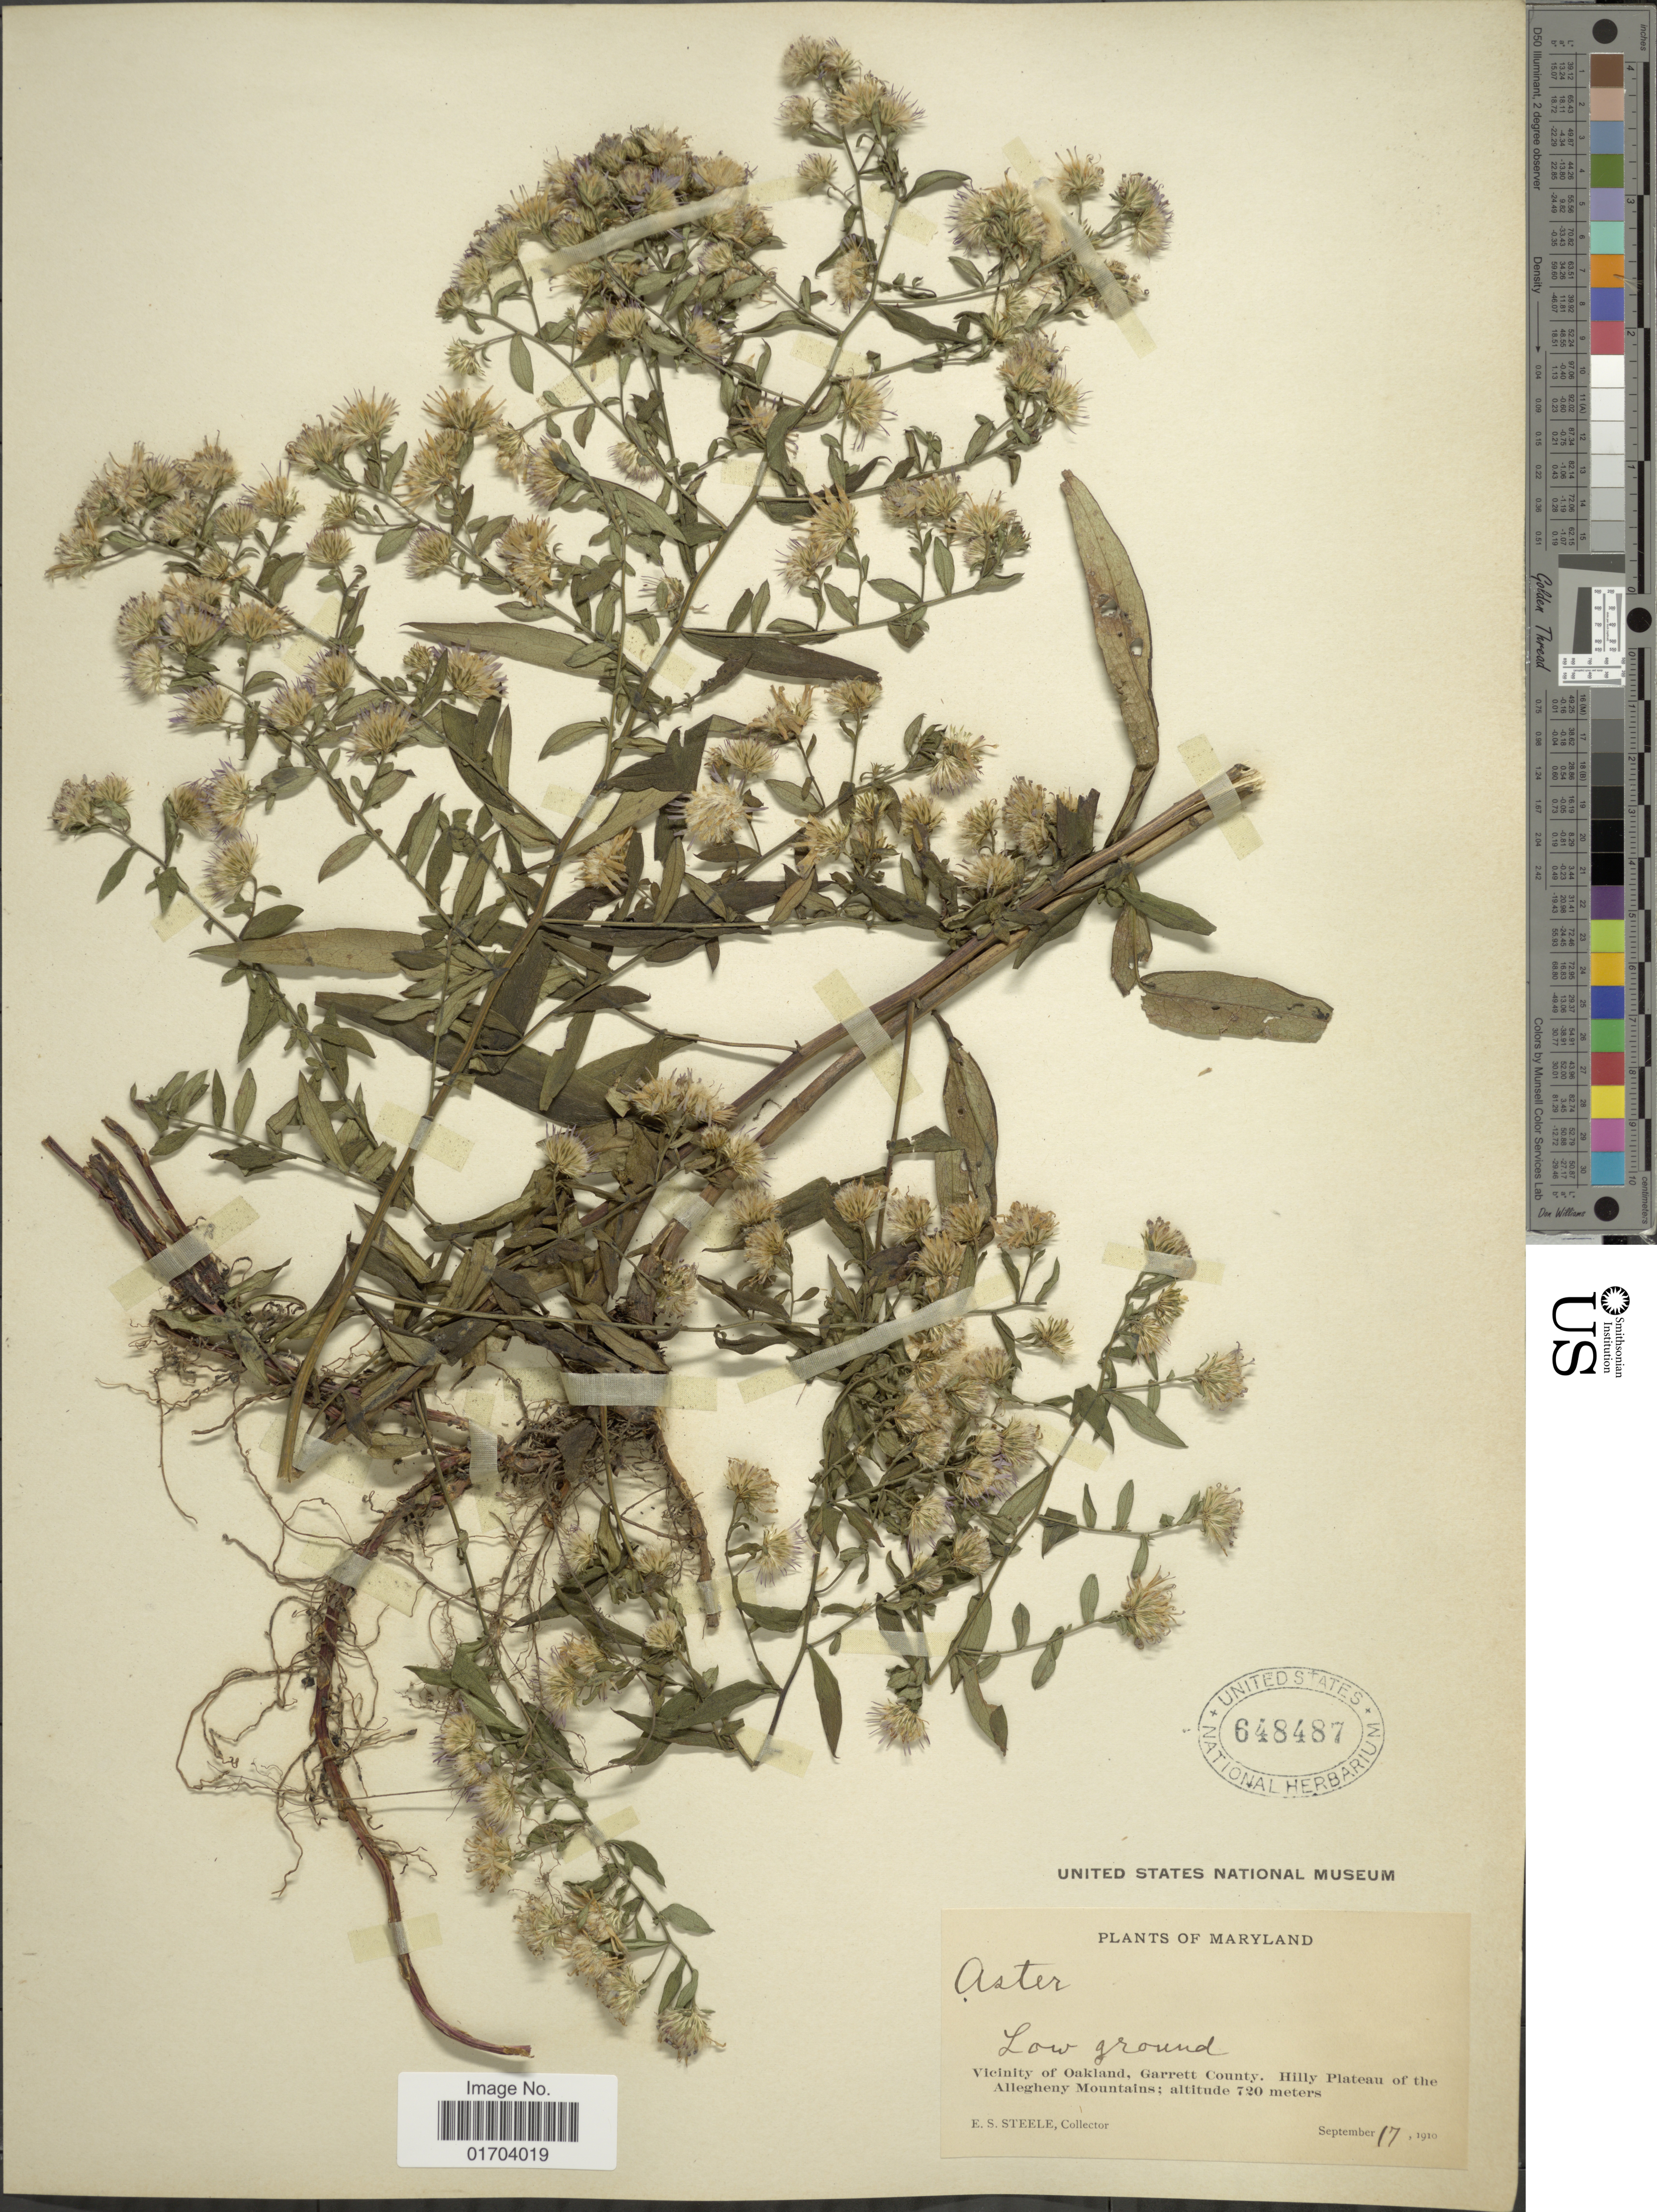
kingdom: Plantae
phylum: Tracheophyta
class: Magnoliopsida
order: Asterales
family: Asteraceae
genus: Aster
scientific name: Aster instabilis E.S. Steele sp. nov. ined.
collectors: E. Steele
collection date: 1910-09-17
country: United States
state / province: Maryland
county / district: Garrett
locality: Vicinity of Oakland, Garrett County. Hilly Plateau of the Allegheny Mountains.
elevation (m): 720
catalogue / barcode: US 648487